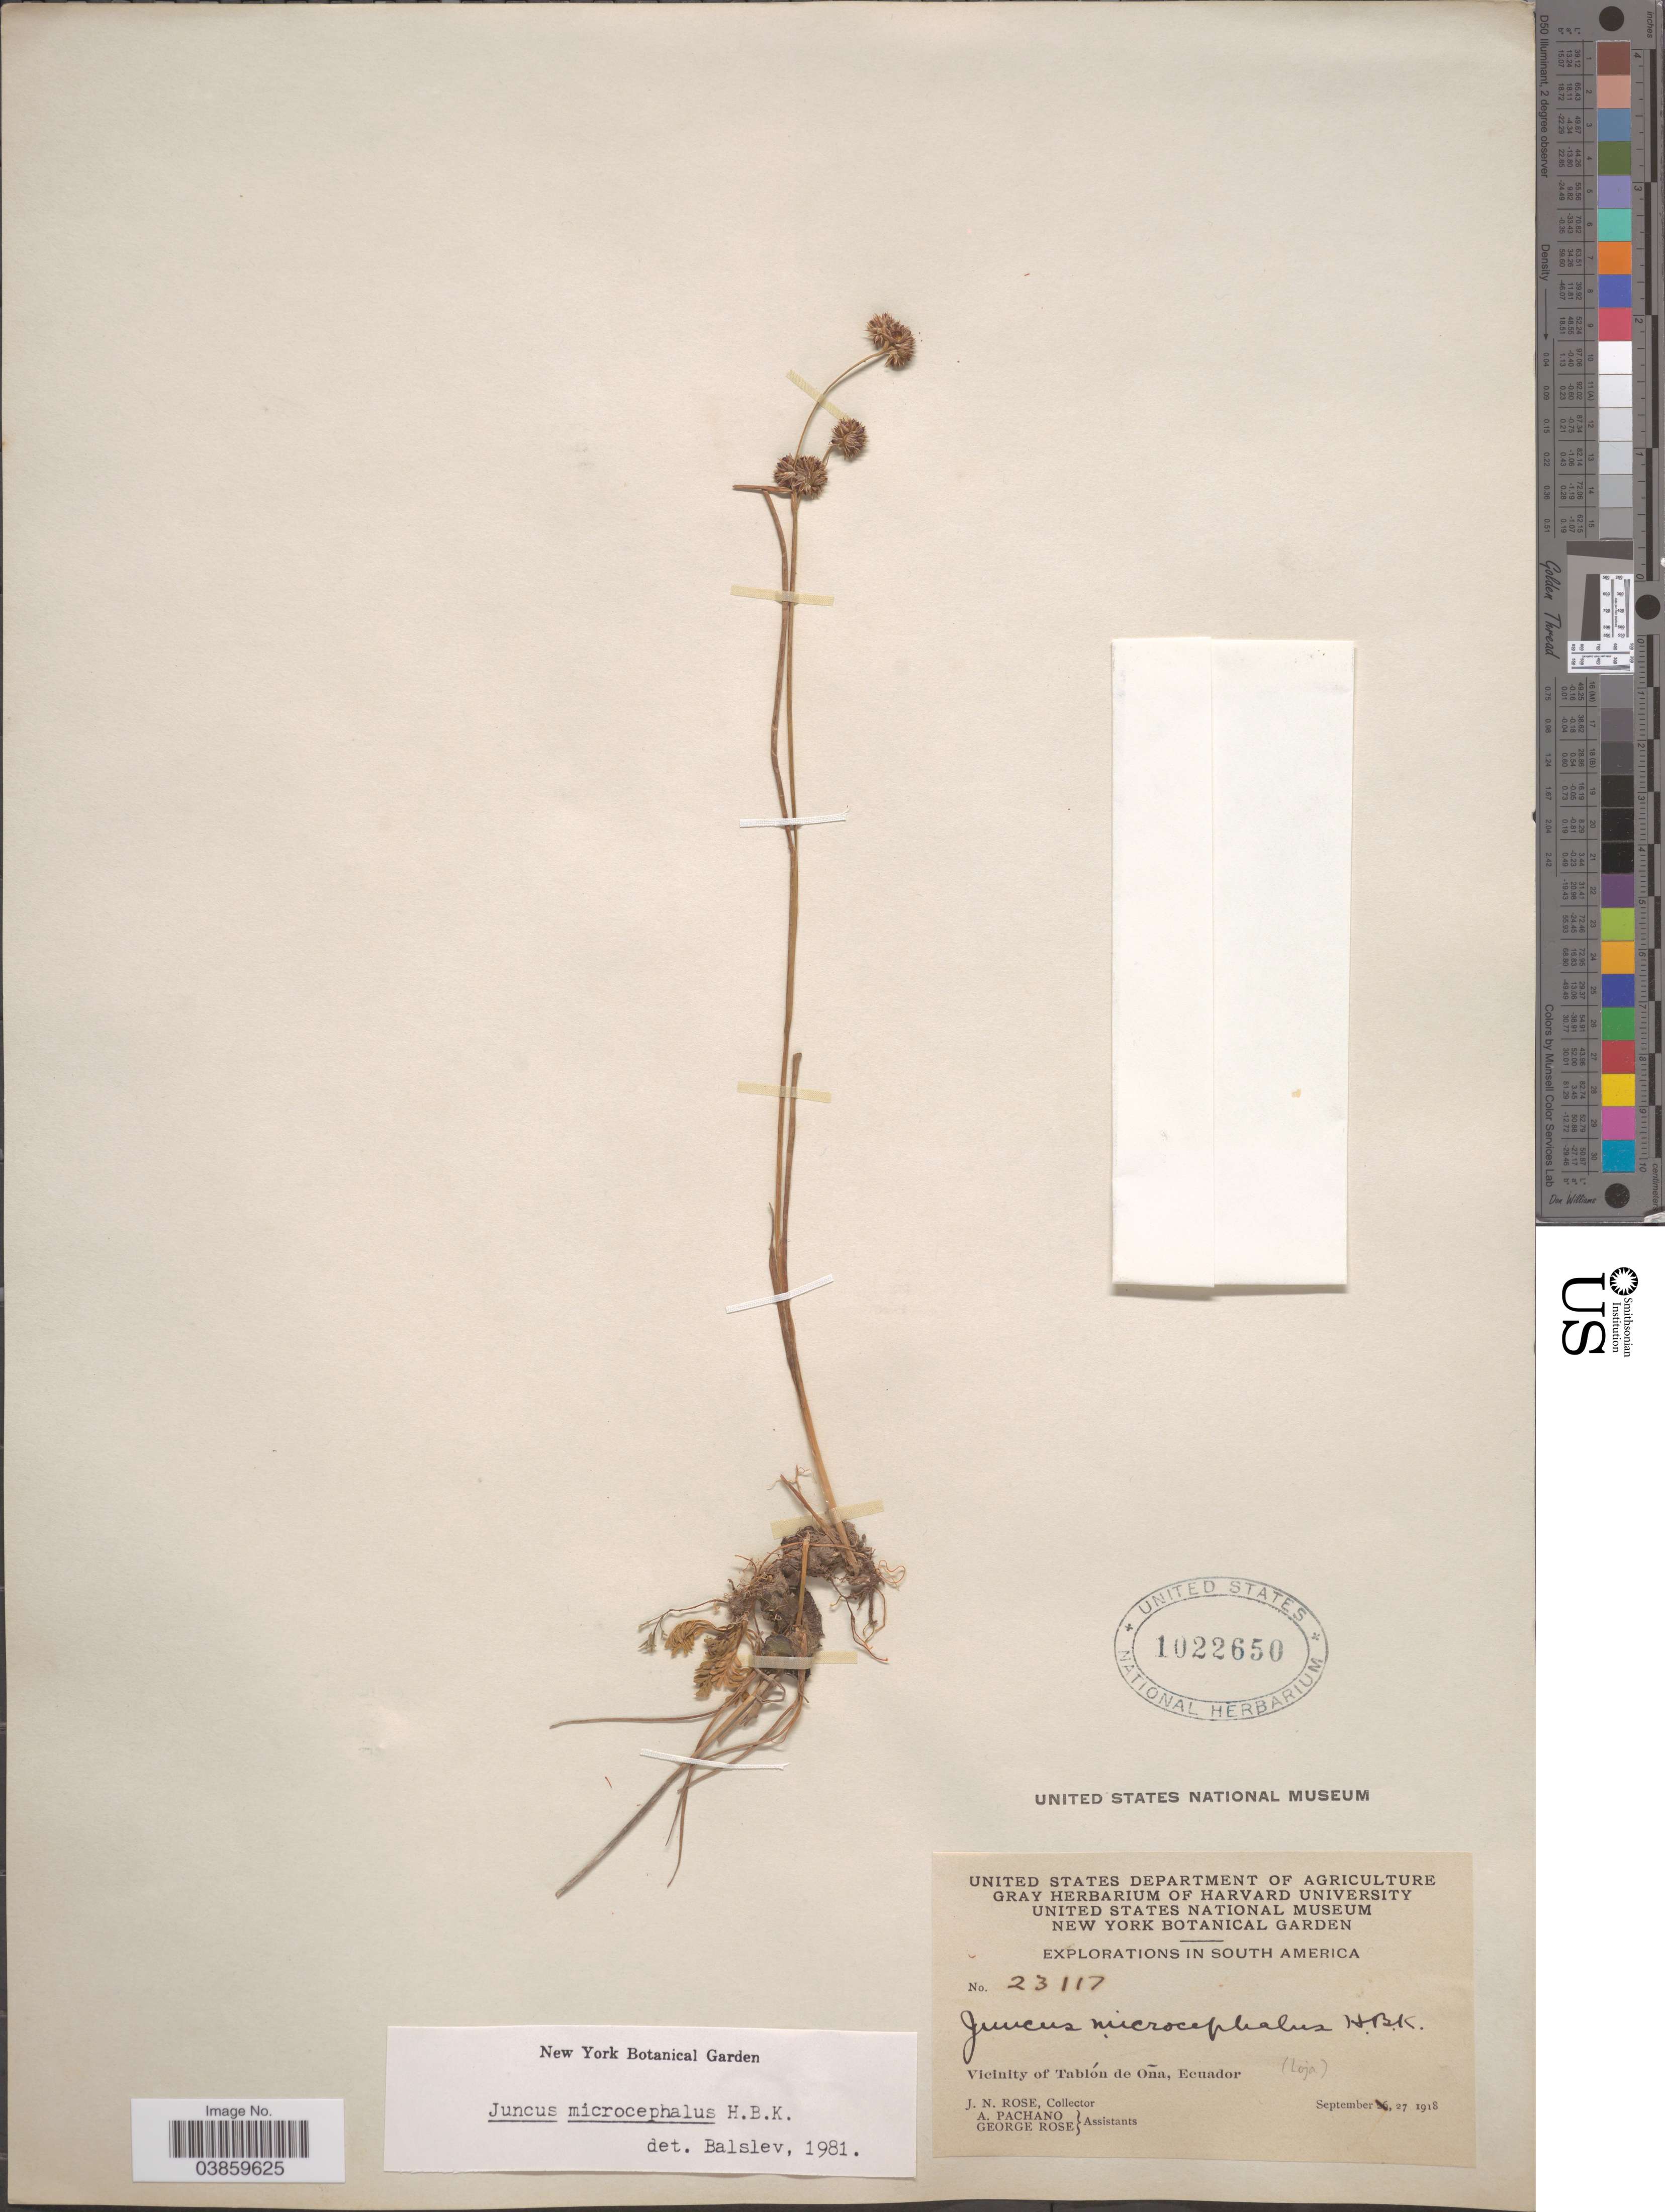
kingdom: Plantae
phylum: Tracheophyta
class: Liliopsida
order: Poales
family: Juncaceae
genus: Juncus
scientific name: Juncus microcephalus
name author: Kunth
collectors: J. N. Rose, A. Pachano & G. Rose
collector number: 23117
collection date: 1918-09-27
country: Ecuador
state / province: Loja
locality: Vicinity of Tablón de Oña.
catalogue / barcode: US 1022650